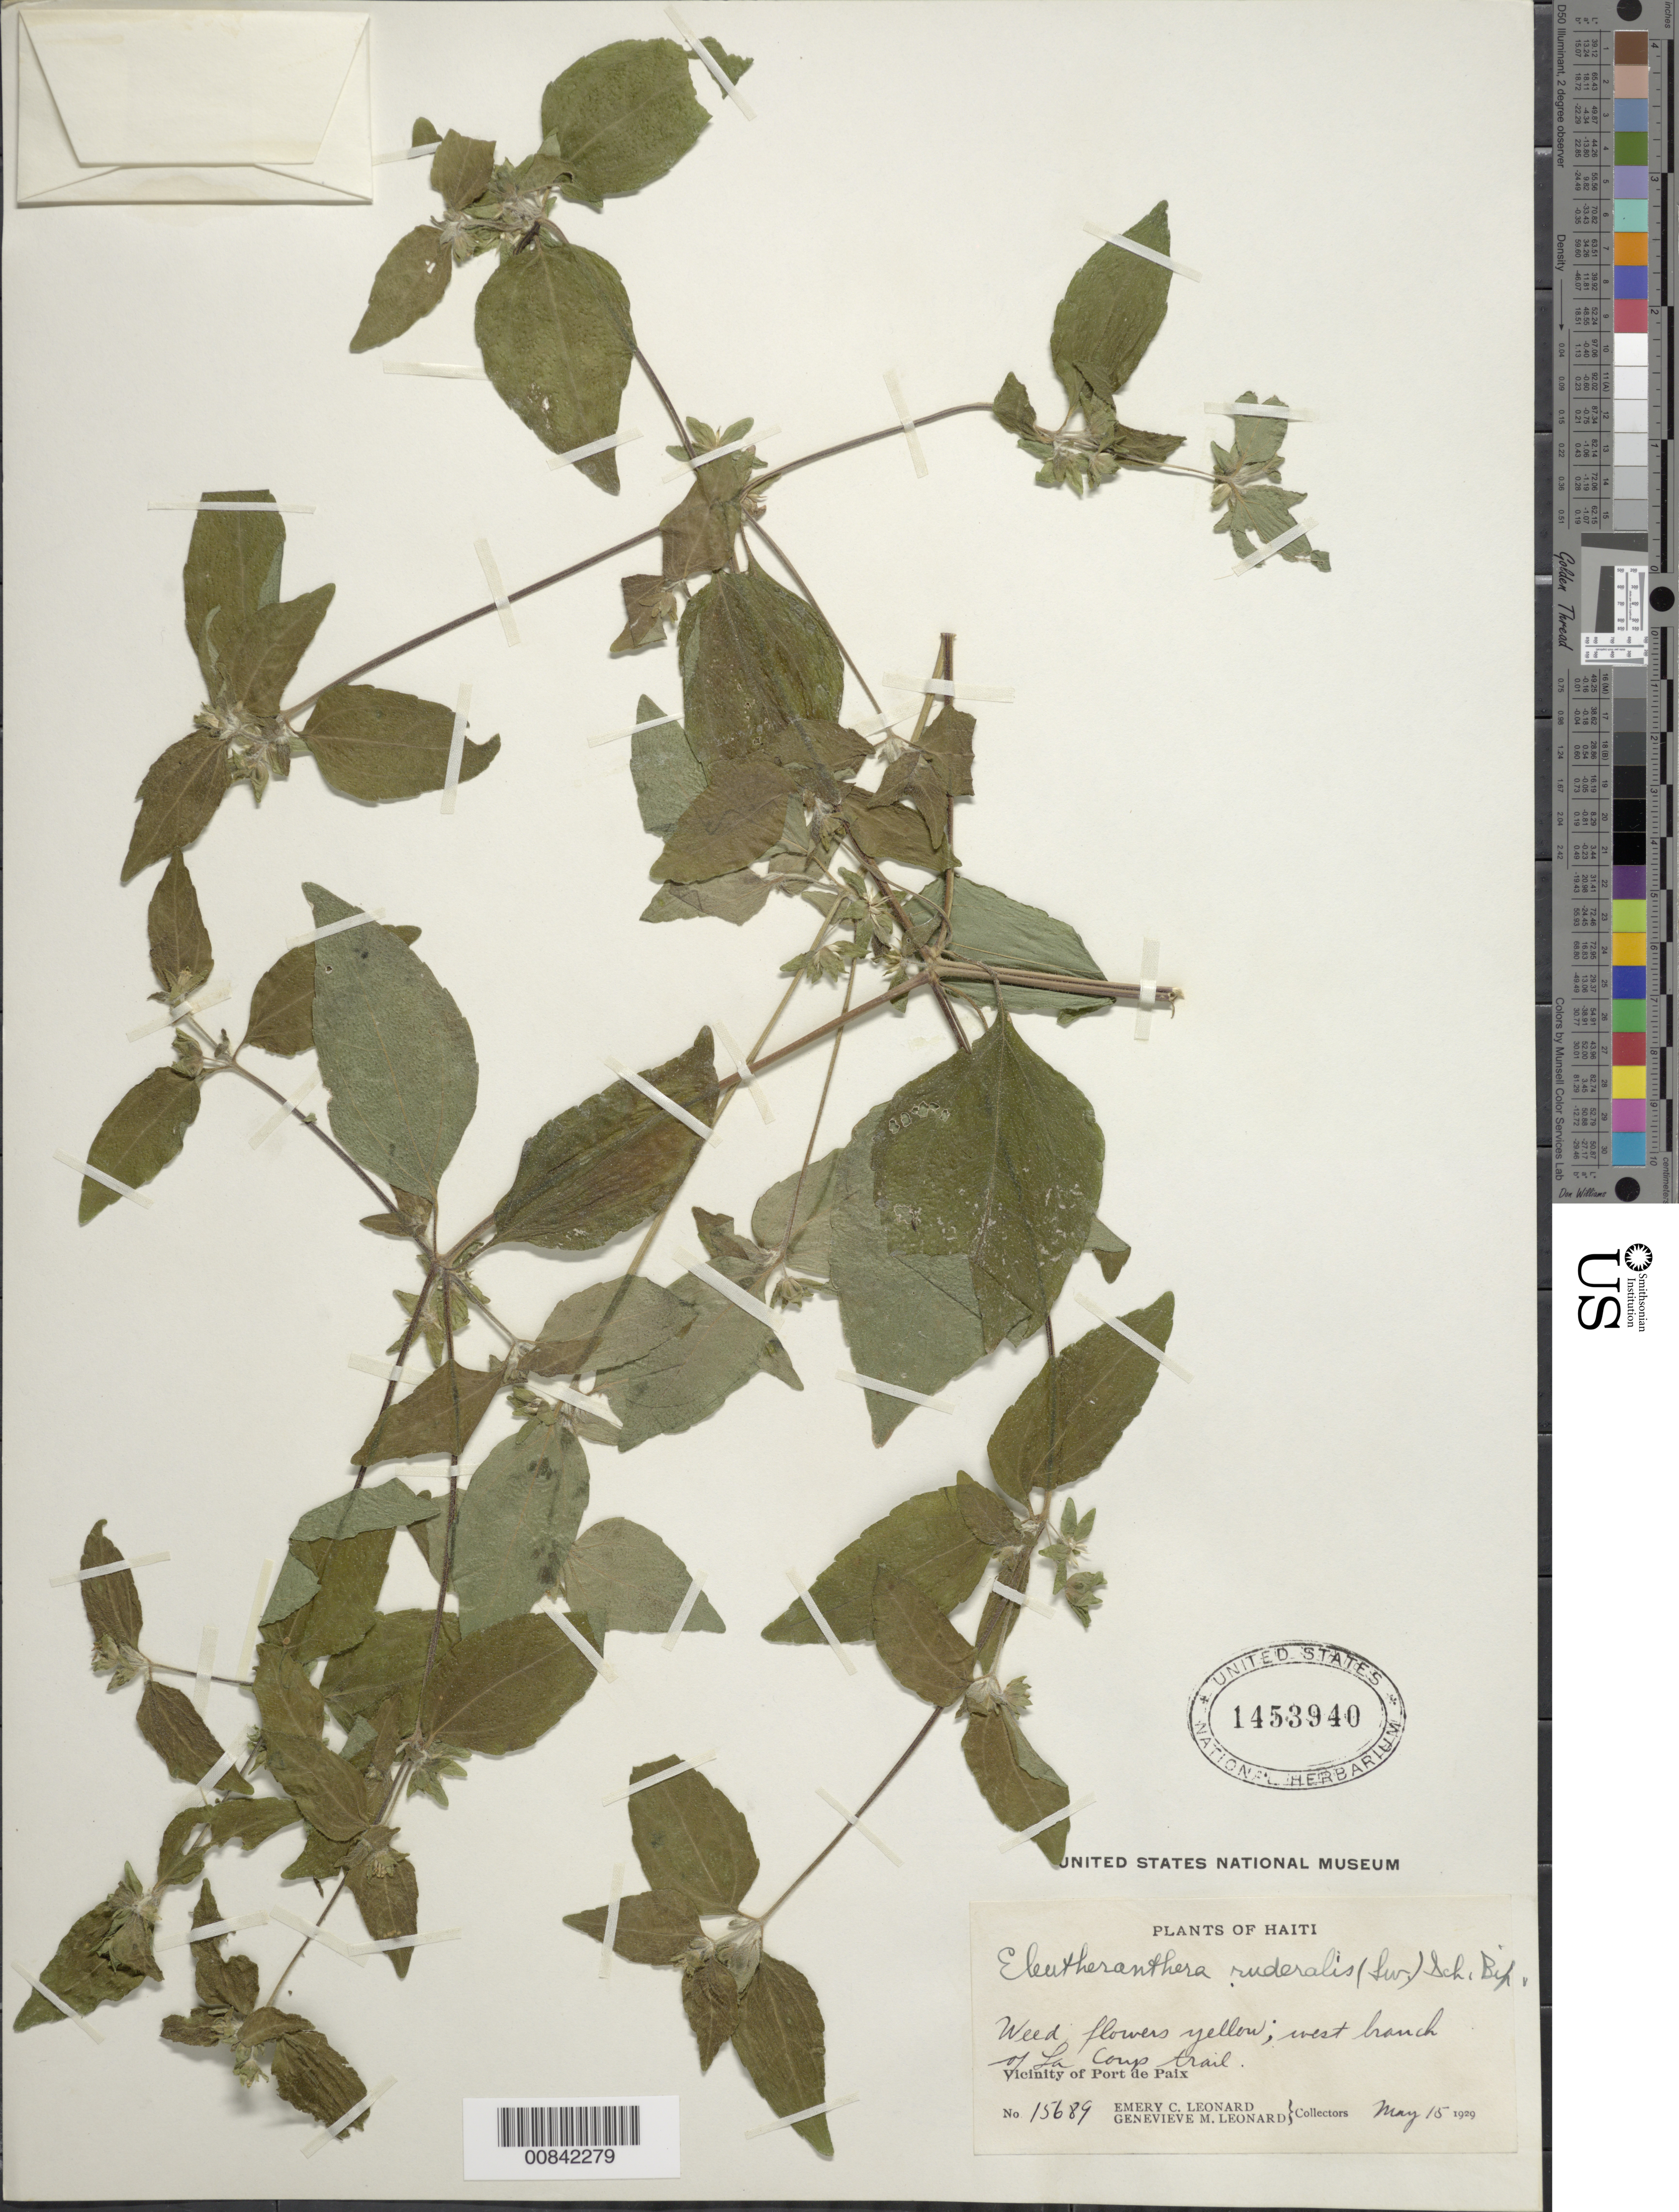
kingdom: Plantae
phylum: Tracheophyta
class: Magnoliopsida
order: Asterales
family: Asteraceae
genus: Eleutheranthera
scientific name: Eleutheranthera ruderalis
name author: (Sw.) Sch. Bip.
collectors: E. C. Leonard & G. M. Leonard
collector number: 15689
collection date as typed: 15 May 1929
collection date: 1929-05-15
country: Haiti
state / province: Nord-Ouest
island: Hispaniola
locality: Vicinity of Port de Paix, west branch of La Coup trail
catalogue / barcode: US 1453940